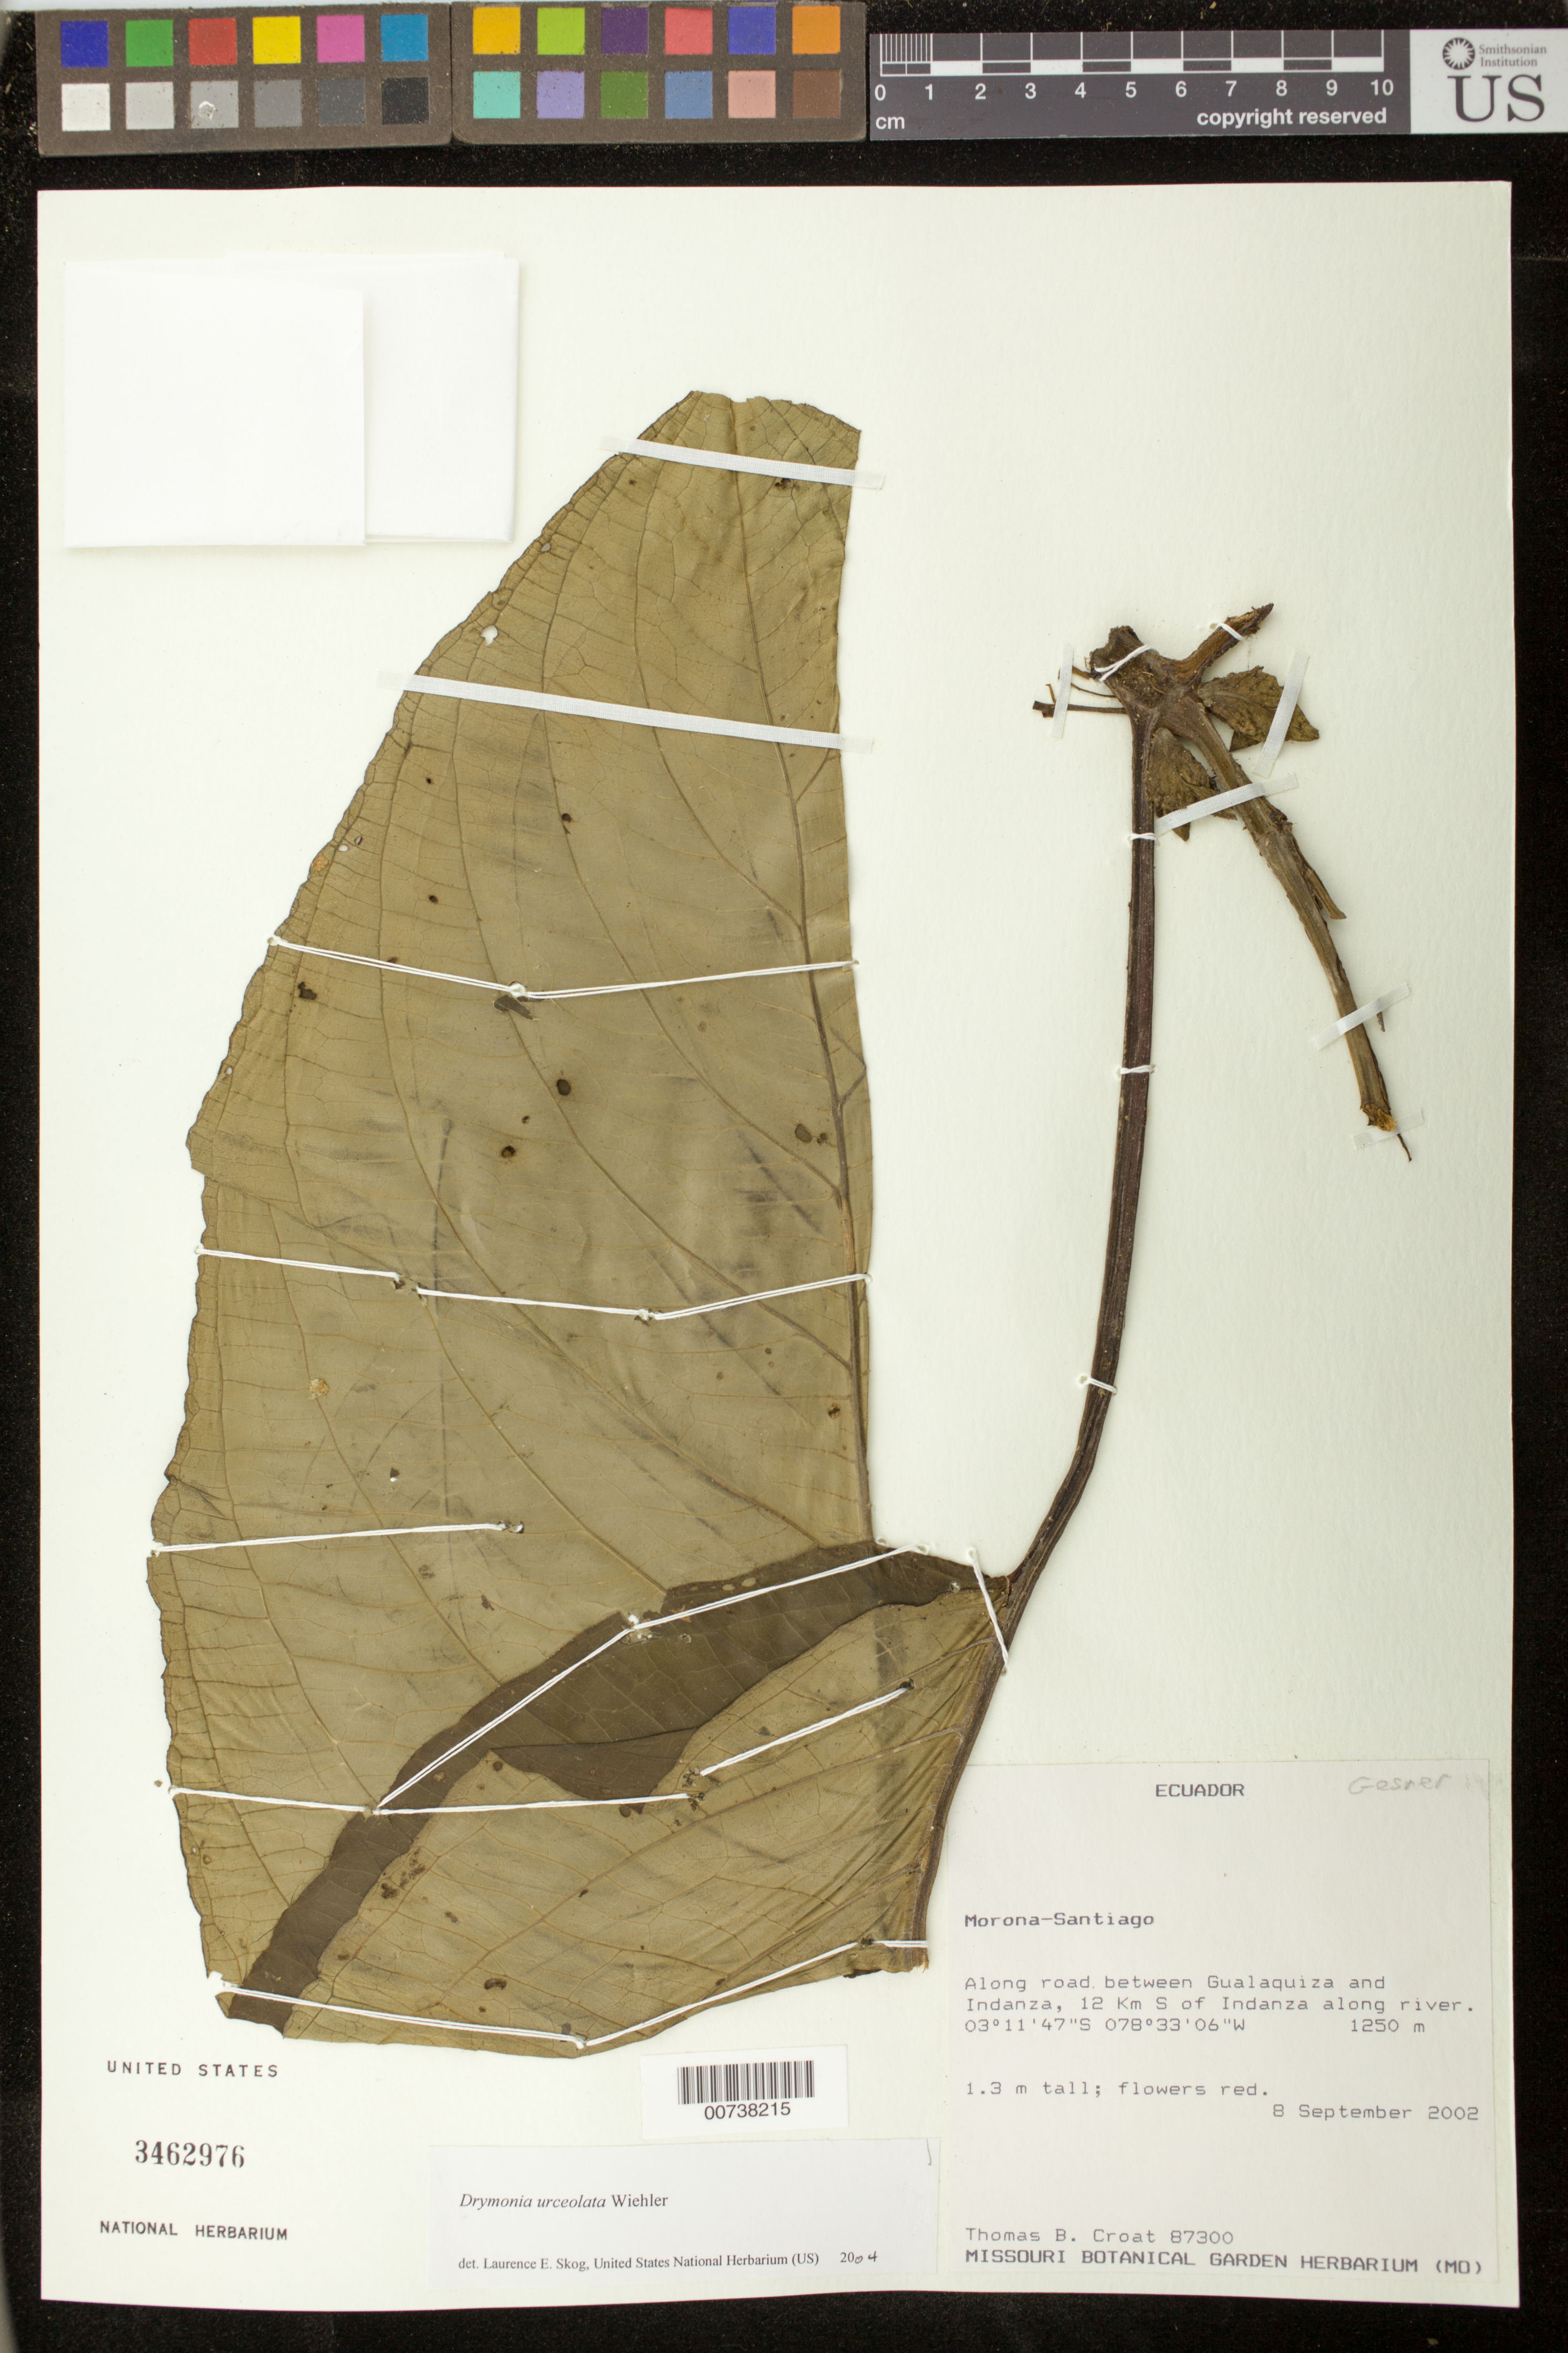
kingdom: Plantae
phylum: Tracheophyta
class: Magnoliopsida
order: Lamiales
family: Gesneriaceae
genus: Drymonia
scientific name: Drymonia urceolata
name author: Wiehler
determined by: Skog, Laurence E.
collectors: T. B. Croat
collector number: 87300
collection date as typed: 08 Sep 2002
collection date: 2002-09-08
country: Ecuador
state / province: Morona-Santiago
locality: Along road between Gualaquiza and Indanza, 12 km S of Indanza along river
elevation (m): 1250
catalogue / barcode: US 3462976